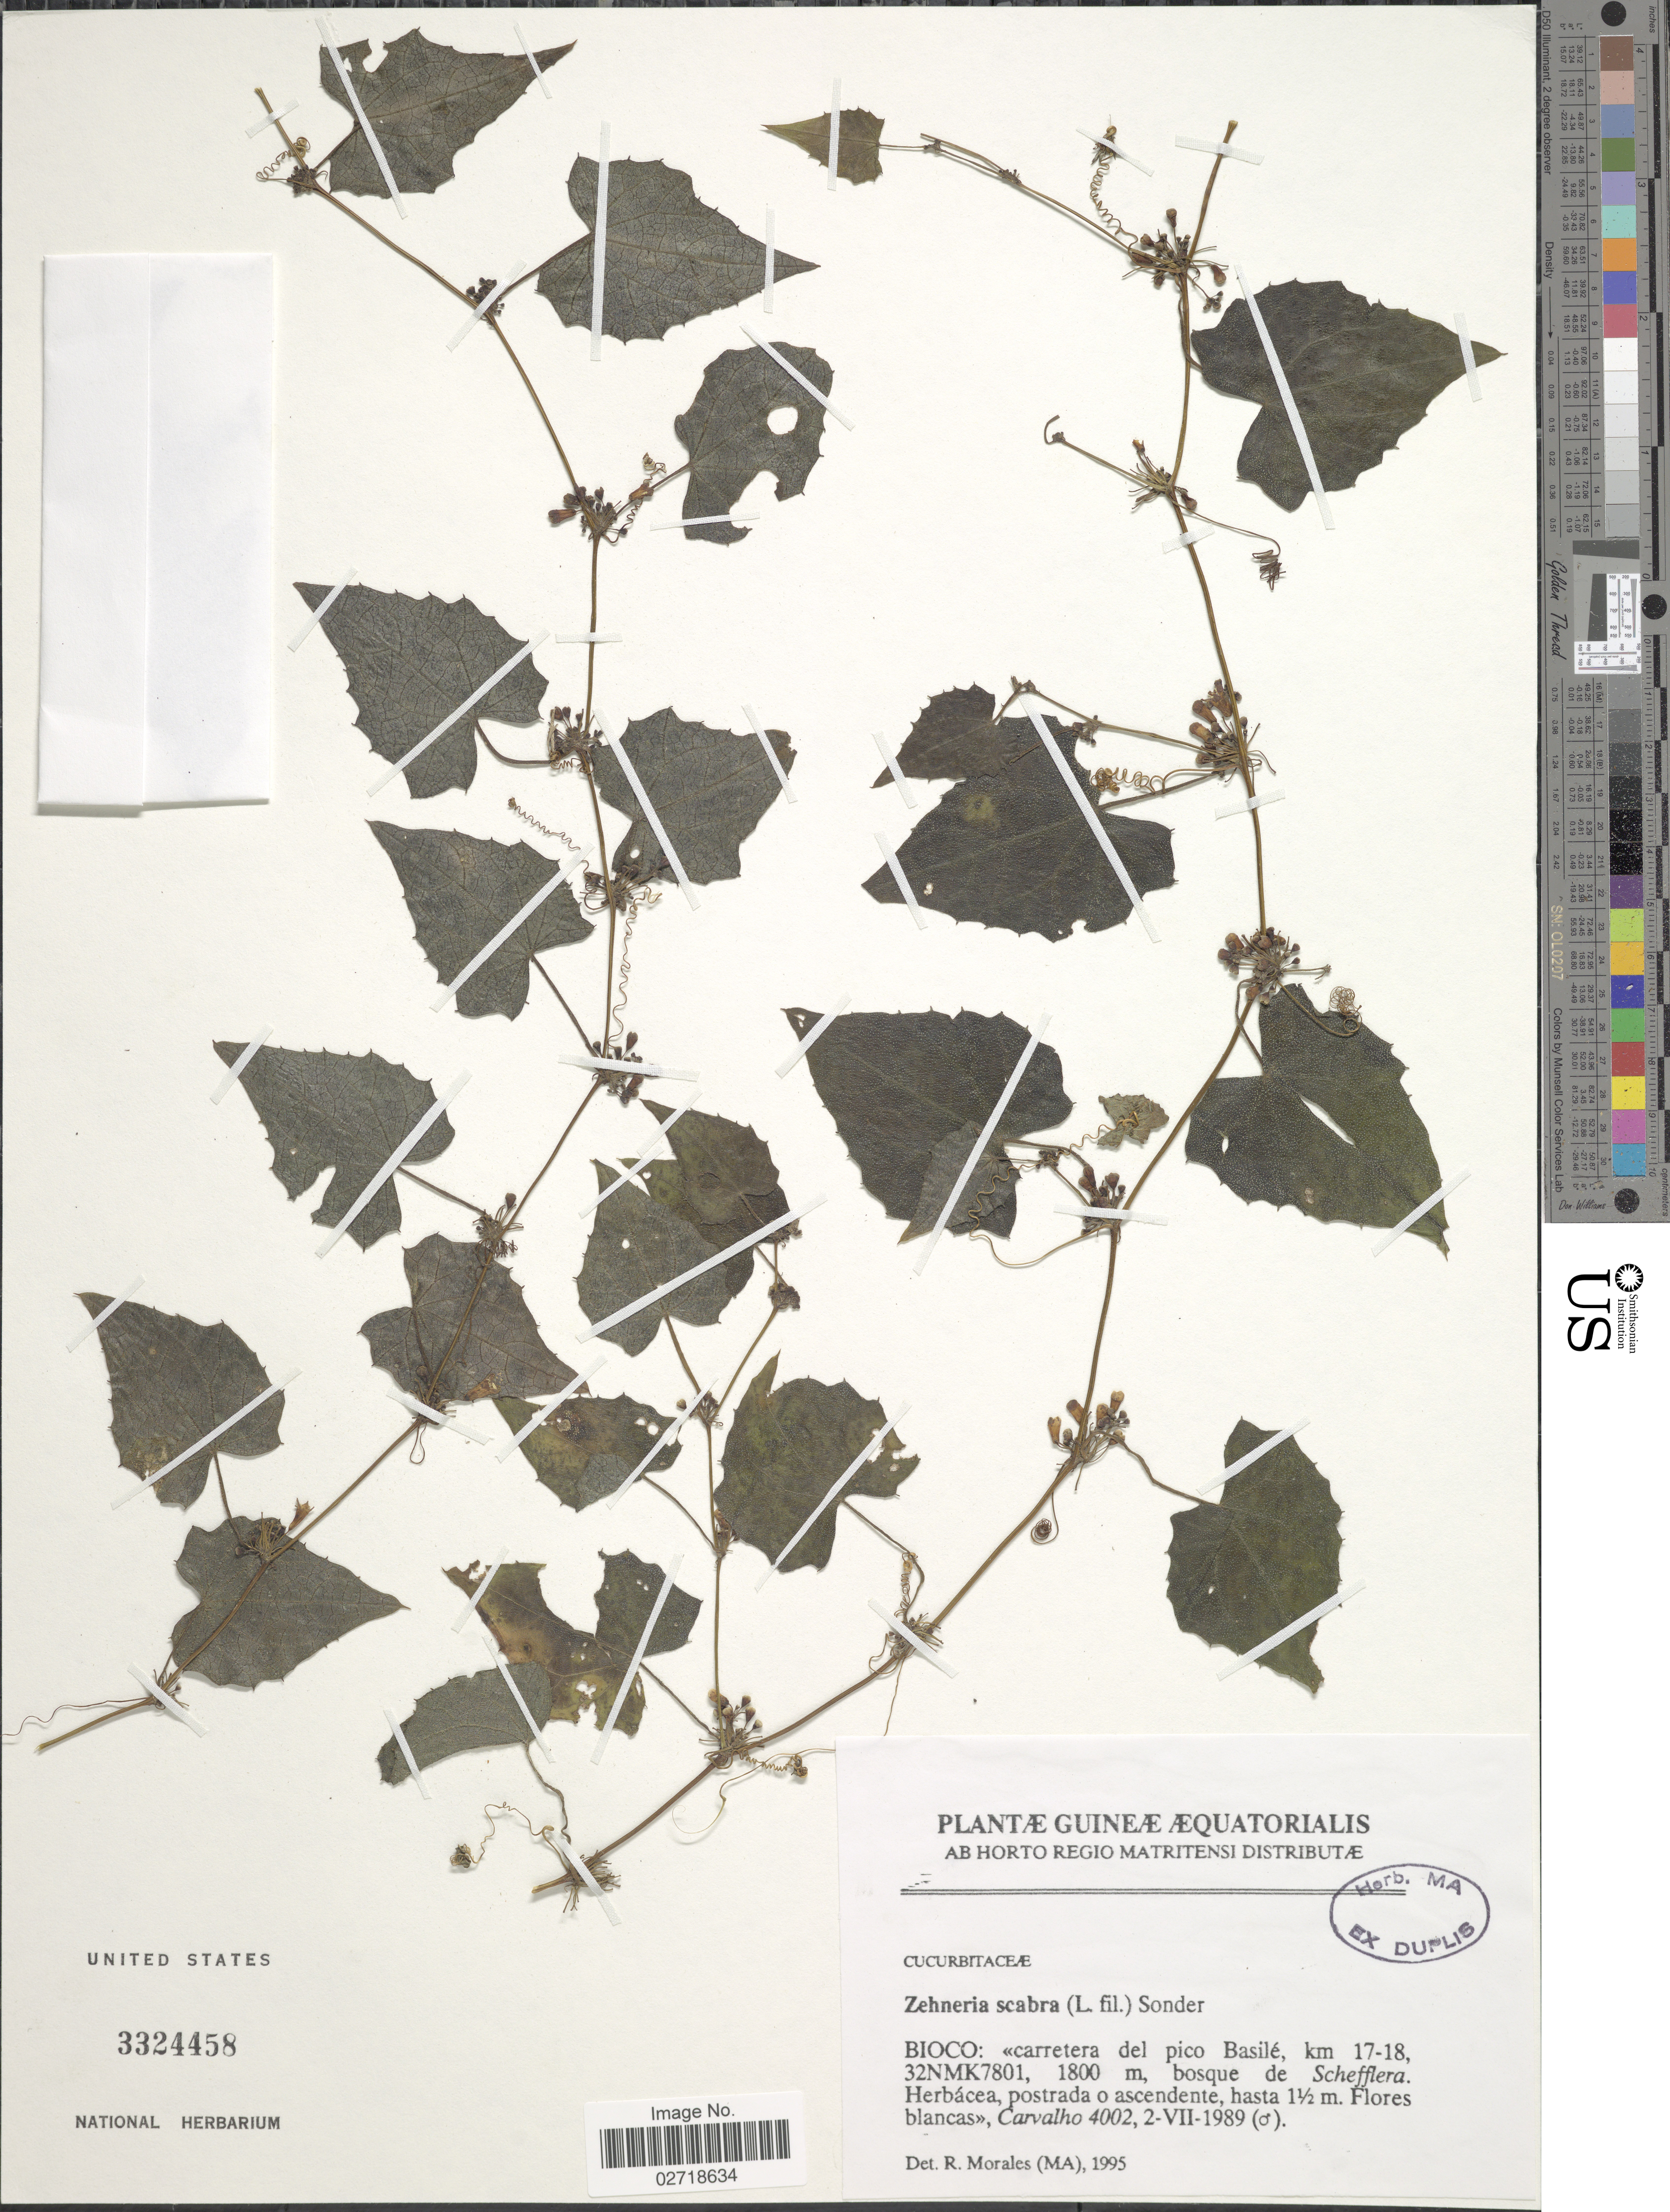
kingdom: Plantae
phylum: Tracheophyta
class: Magnoliopsida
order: Cucurbitales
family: Cucurbitaceae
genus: Zehneria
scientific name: Zehneria scabra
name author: (L. f.) Sond.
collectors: Carvalho, --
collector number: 4002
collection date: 1989-07-02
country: Equatorial Guinea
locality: Bioco: carretera del pico Basile, Km 17-18, 32NMK7801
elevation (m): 1800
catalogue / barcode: US 3324458